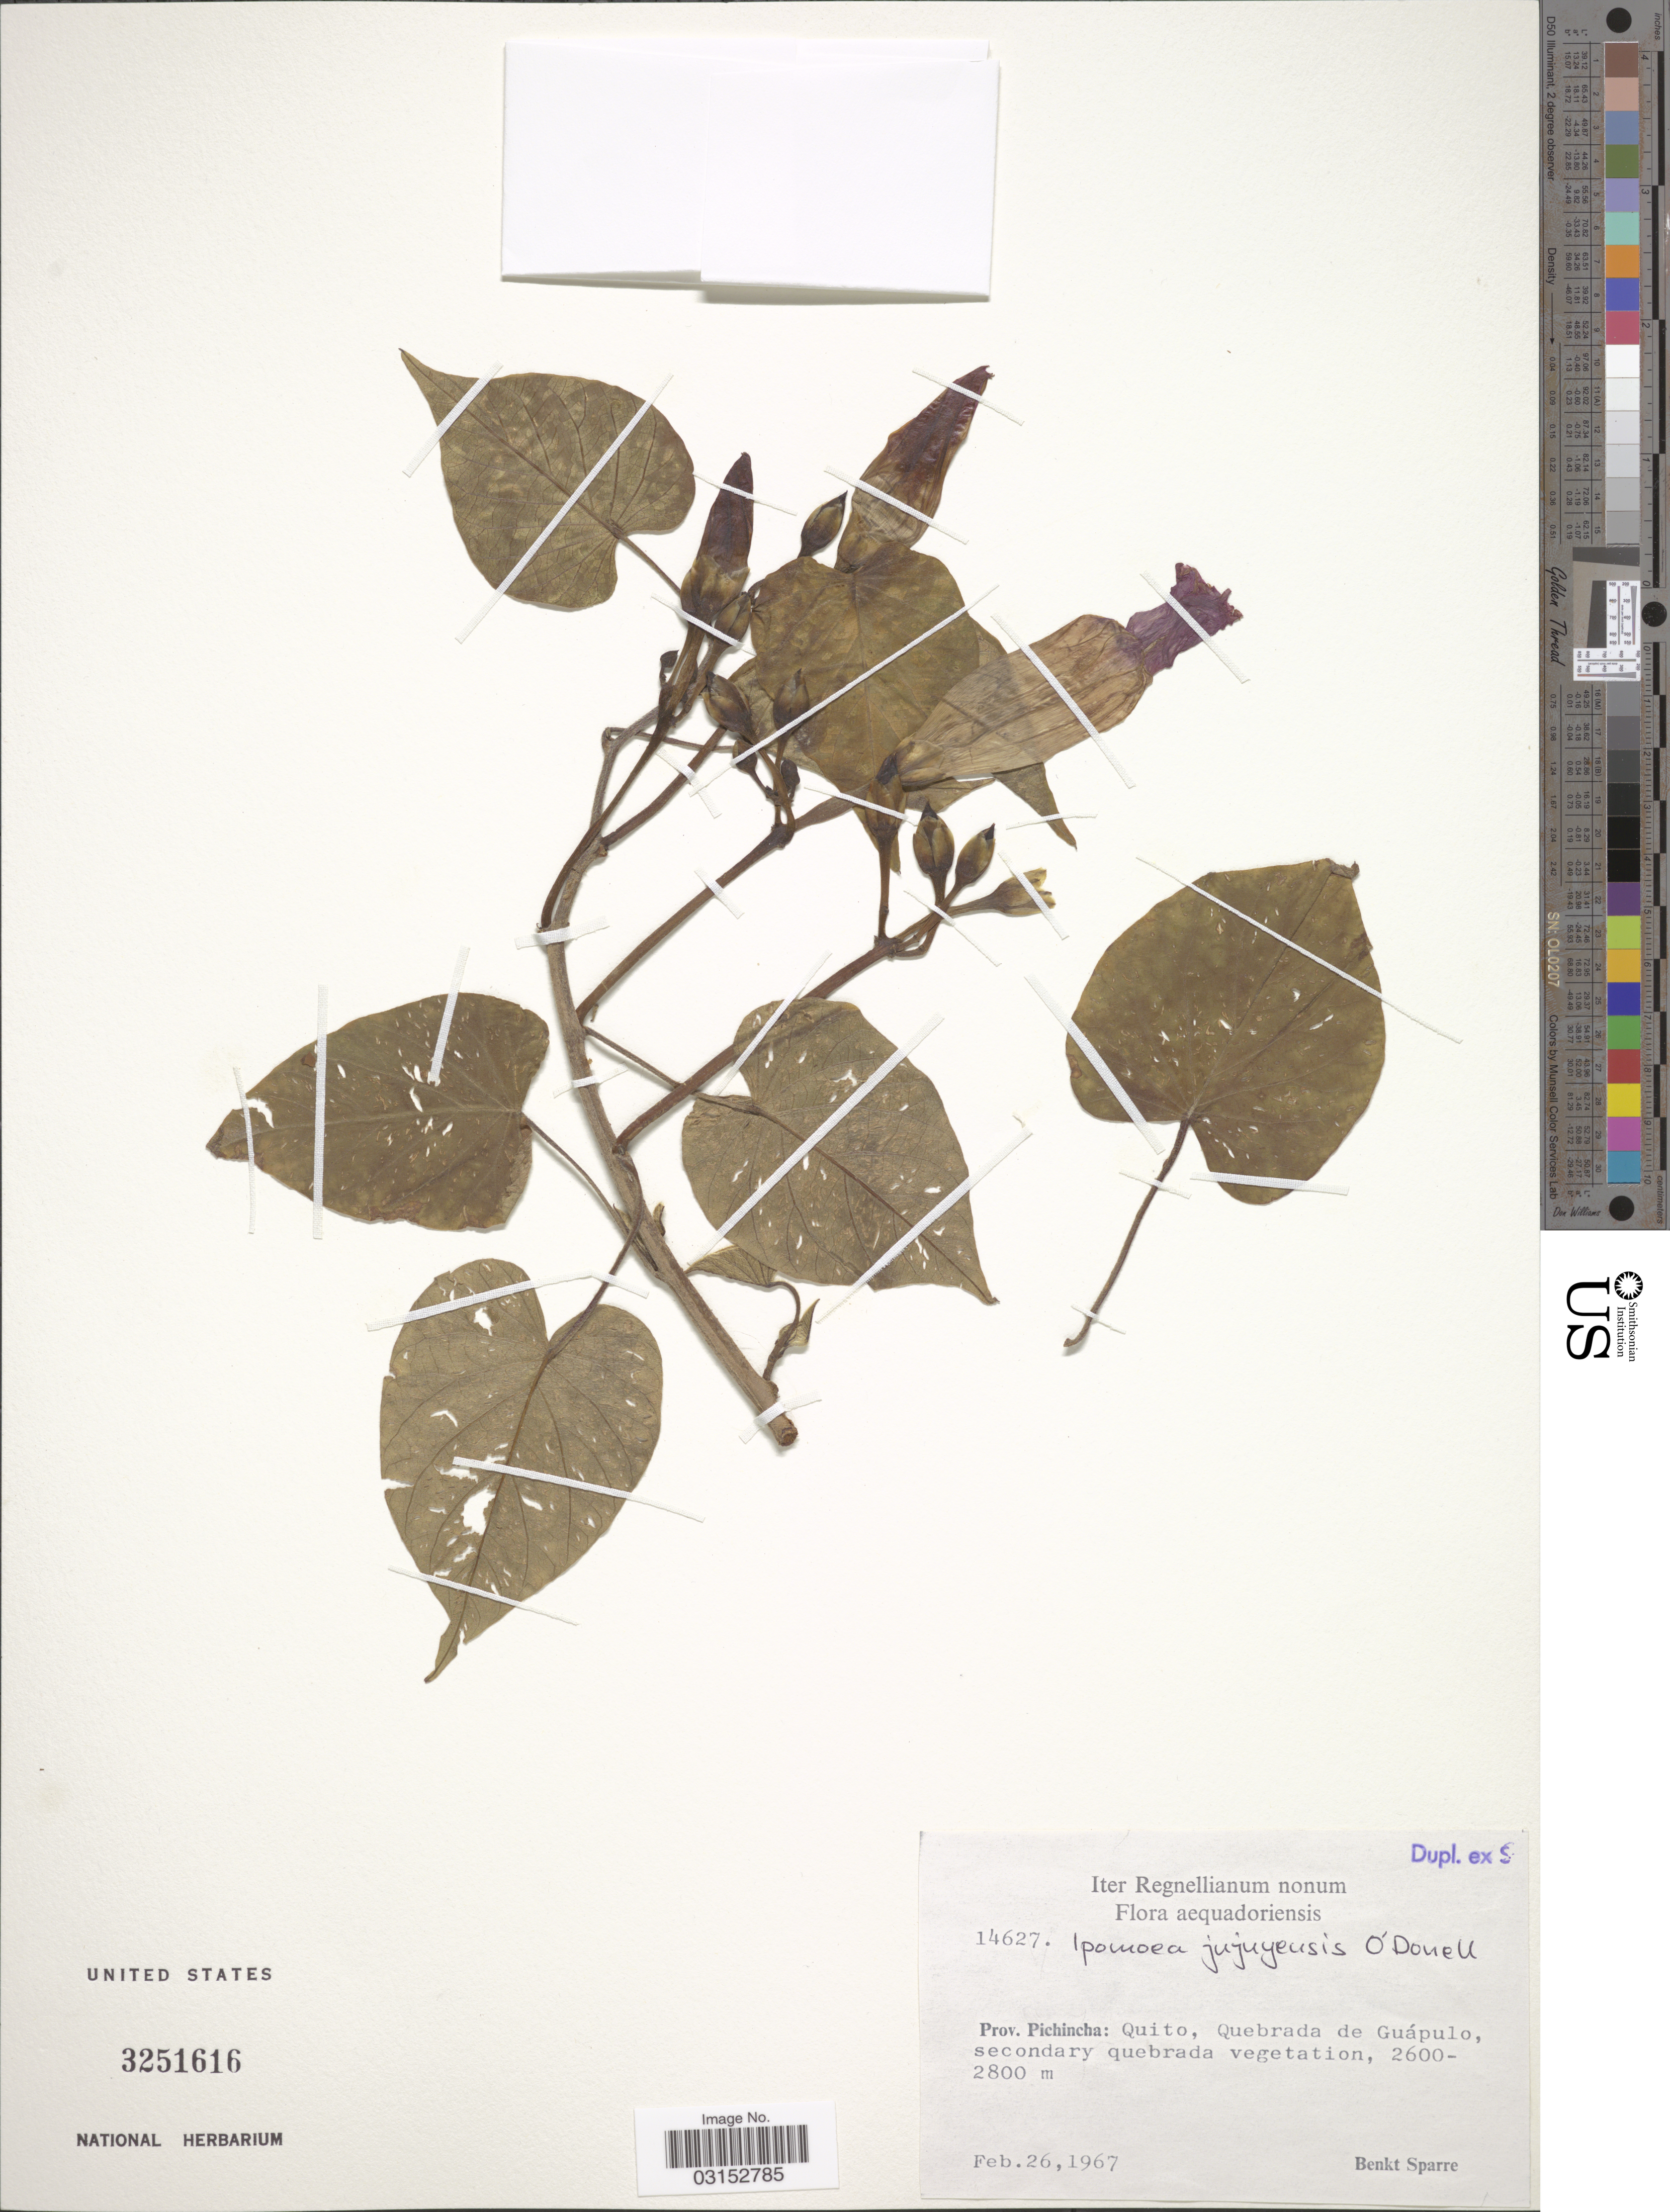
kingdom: Plantae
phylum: Tracheophyta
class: Magnoliopsida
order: Solanales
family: Convolvulaceae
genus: Ipomoea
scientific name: Ipomoea jujuyensis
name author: O'Donell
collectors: B. Sparre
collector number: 14627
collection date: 1967-02-26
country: Ecuador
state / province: Pichincha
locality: Quito, Quebrada de Guápulo, secondary quebrada vegetation.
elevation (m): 2600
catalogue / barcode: US 3251616